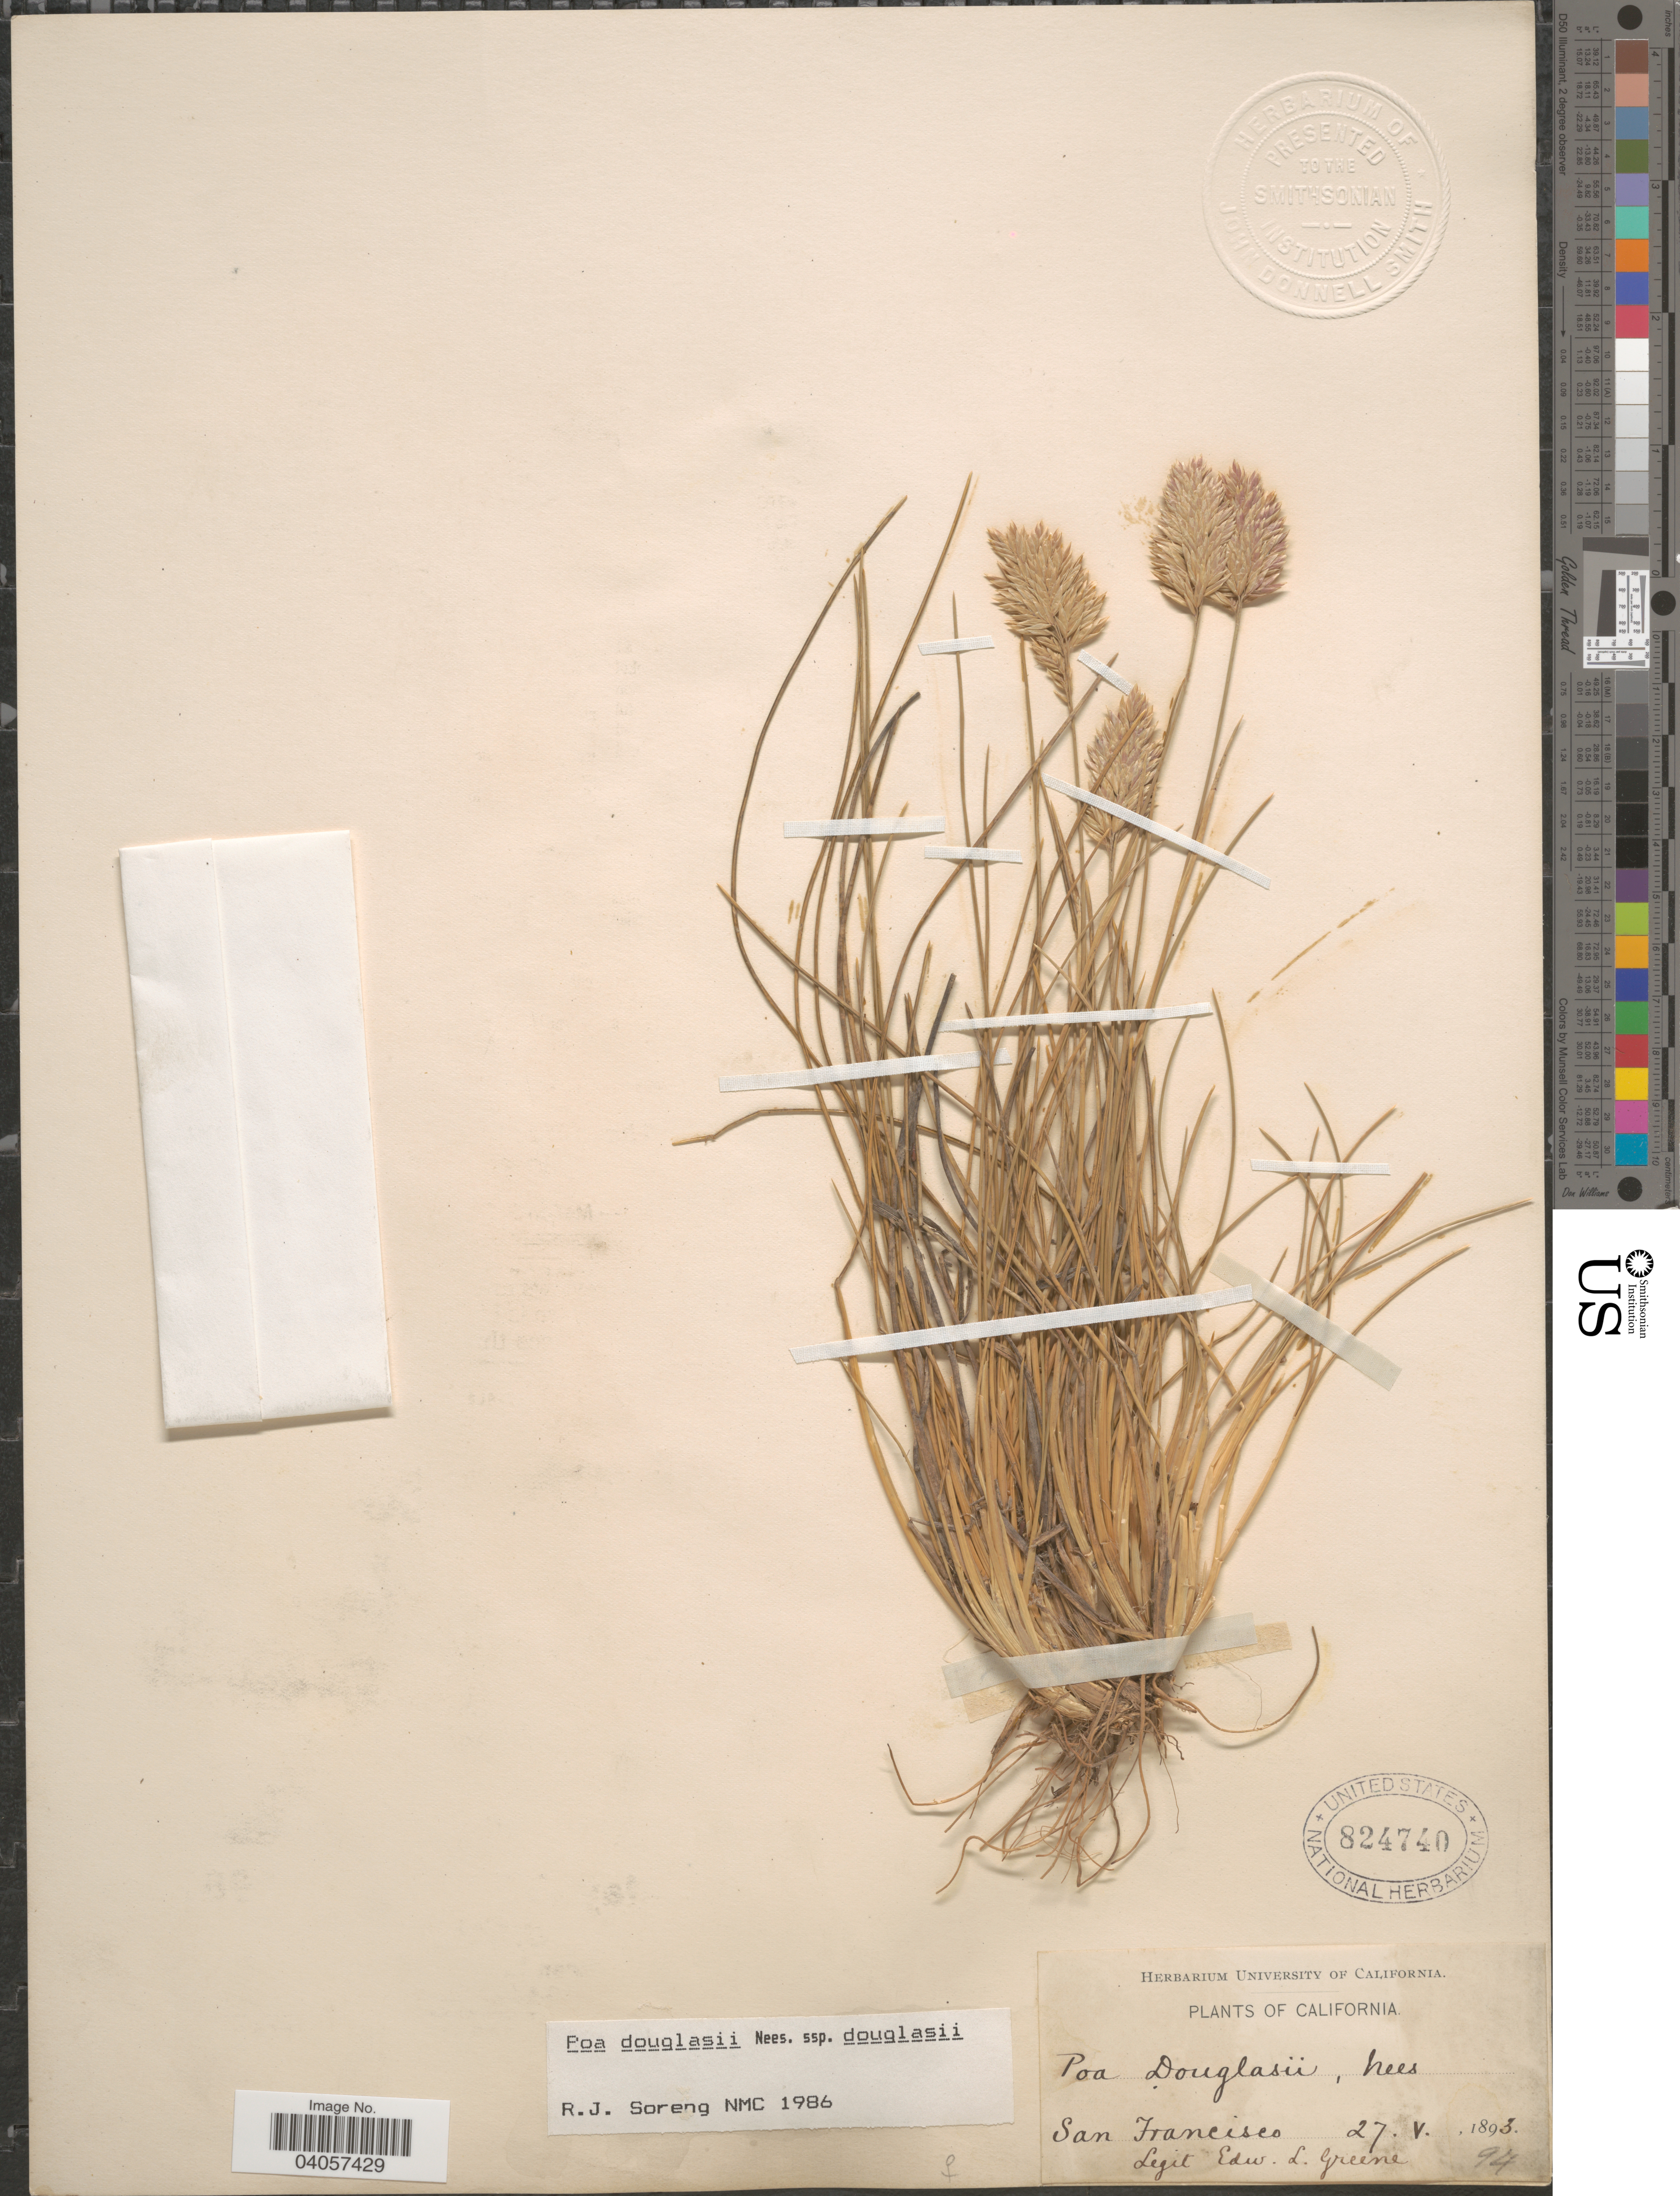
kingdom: Plantae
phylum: Tracheophyta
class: Liliopsida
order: Poales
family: Poaceae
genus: Poa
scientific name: Poa douglasii subsp. douglasii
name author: Nees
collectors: E. L. Greene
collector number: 94?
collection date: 1893-05-27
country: United States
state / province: California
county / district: San Francisco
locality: San Francisco.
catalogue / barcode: US 824740